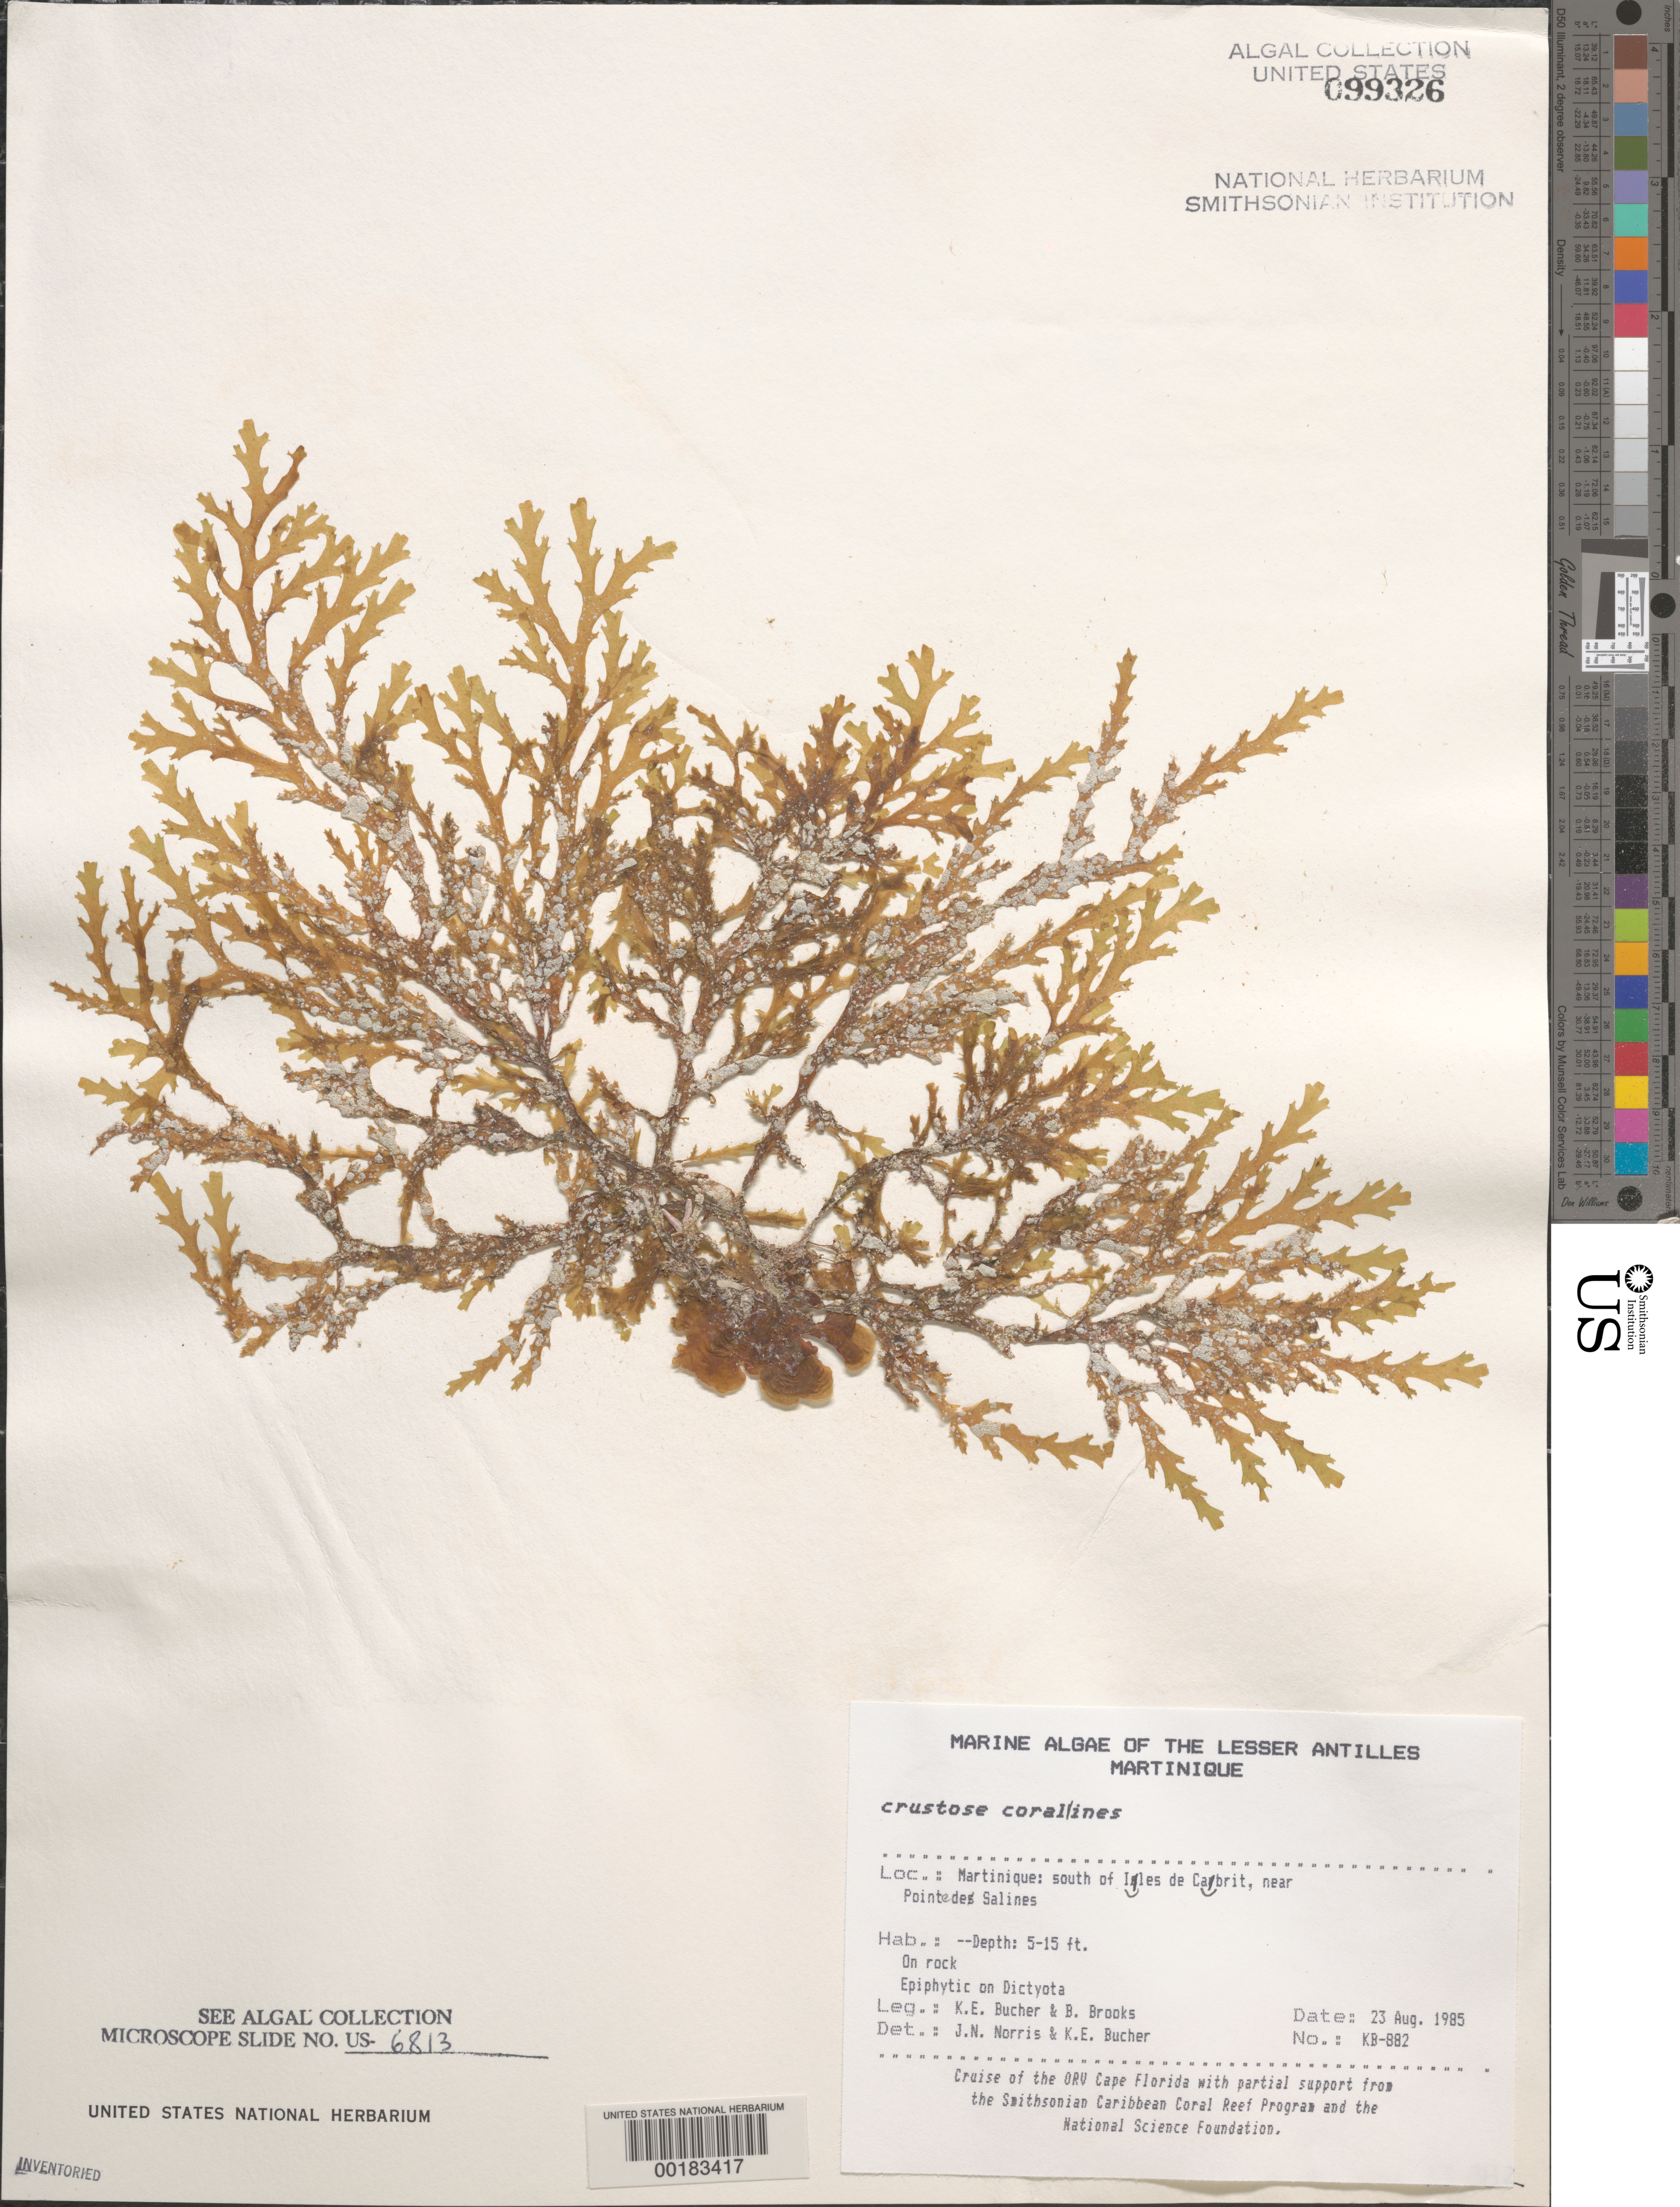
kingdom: Plantae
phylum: Rhodophyta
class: Florideophyceae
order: Corallinales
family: Corallinaceae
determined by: Norris, J. N.; Bucher, K. E.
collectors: K. E. Bucher & B. Brooks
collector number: Kb-882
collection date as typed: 23 Aug 1985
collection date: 1985-08-23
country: Martinique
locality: South of Iles de Cabrit, near Pointe de Salines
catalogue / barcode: US 99326